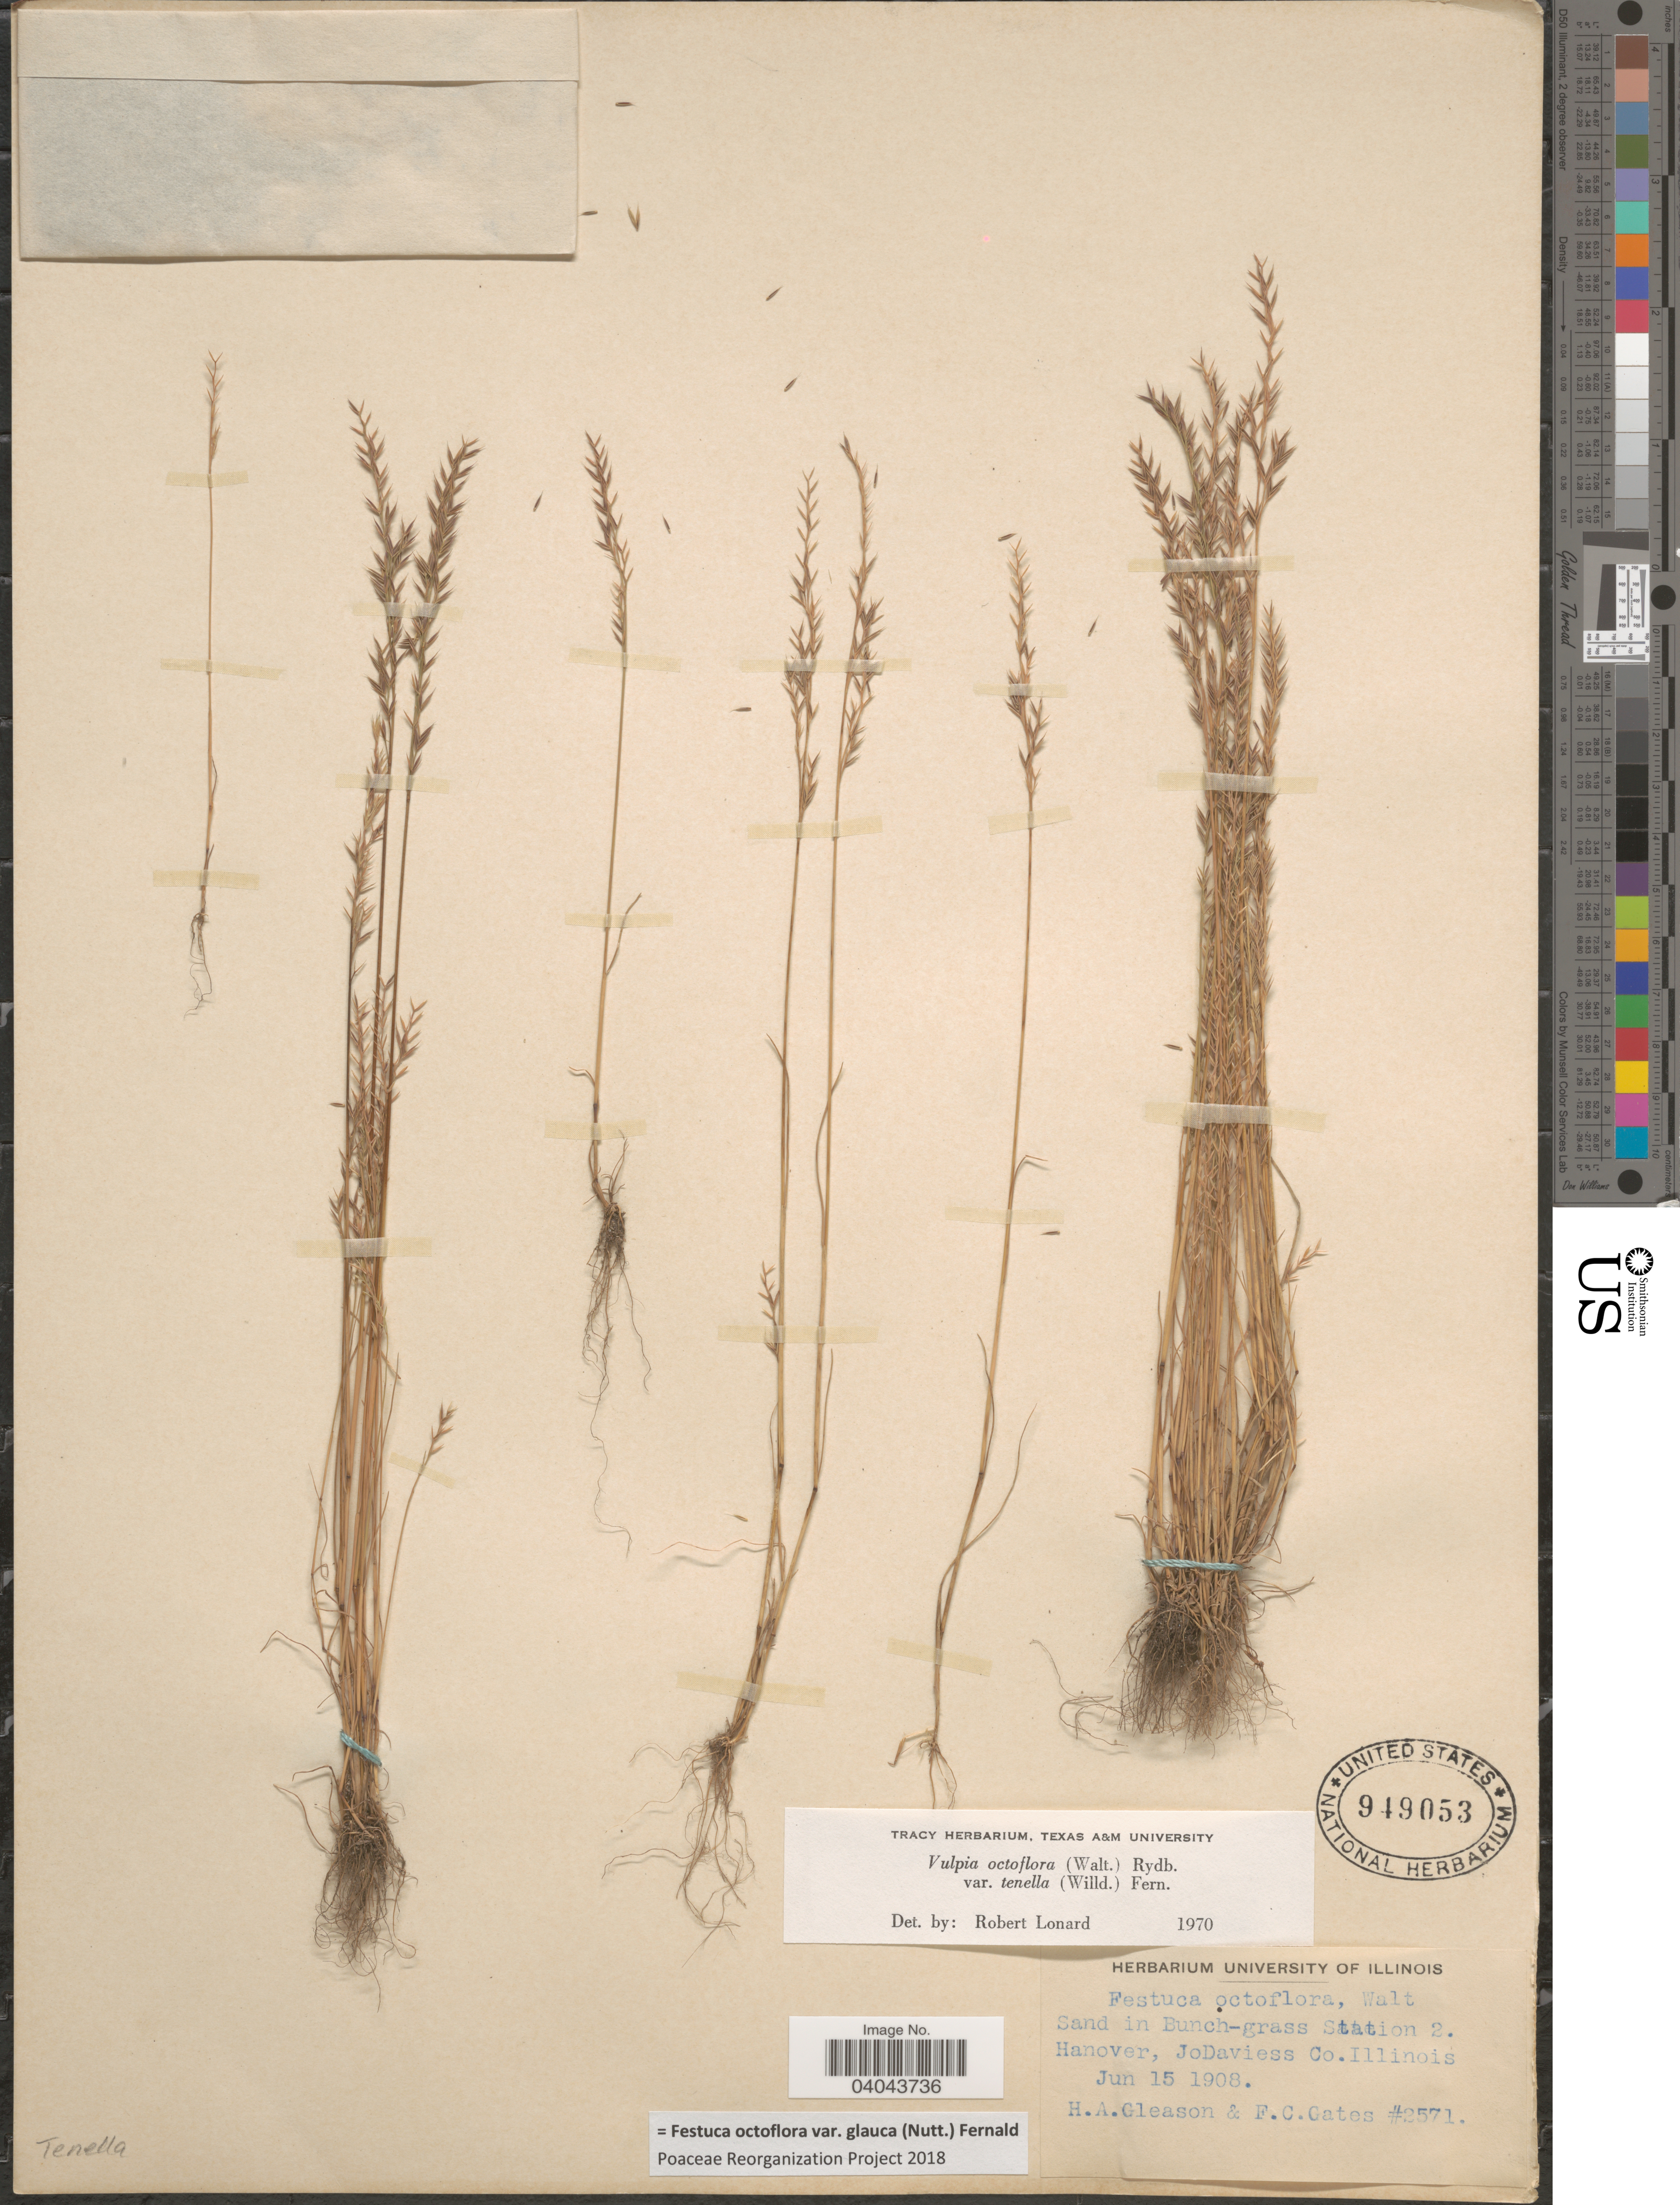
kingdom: Plantae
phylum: Tracheophyta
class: Liliopsida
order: Poales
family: Poaceae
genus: Festuca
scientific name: Festuca octoflora var. glauca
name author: (Nutt.) Fernald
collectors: H. A. Gleason & F. C. Gates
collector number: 2571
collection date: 1908-06-15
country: United States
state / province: Illinois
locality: Sand in Bunch-grass Station 2. Hanover, JoDaviess Co.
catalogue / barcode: US 949053